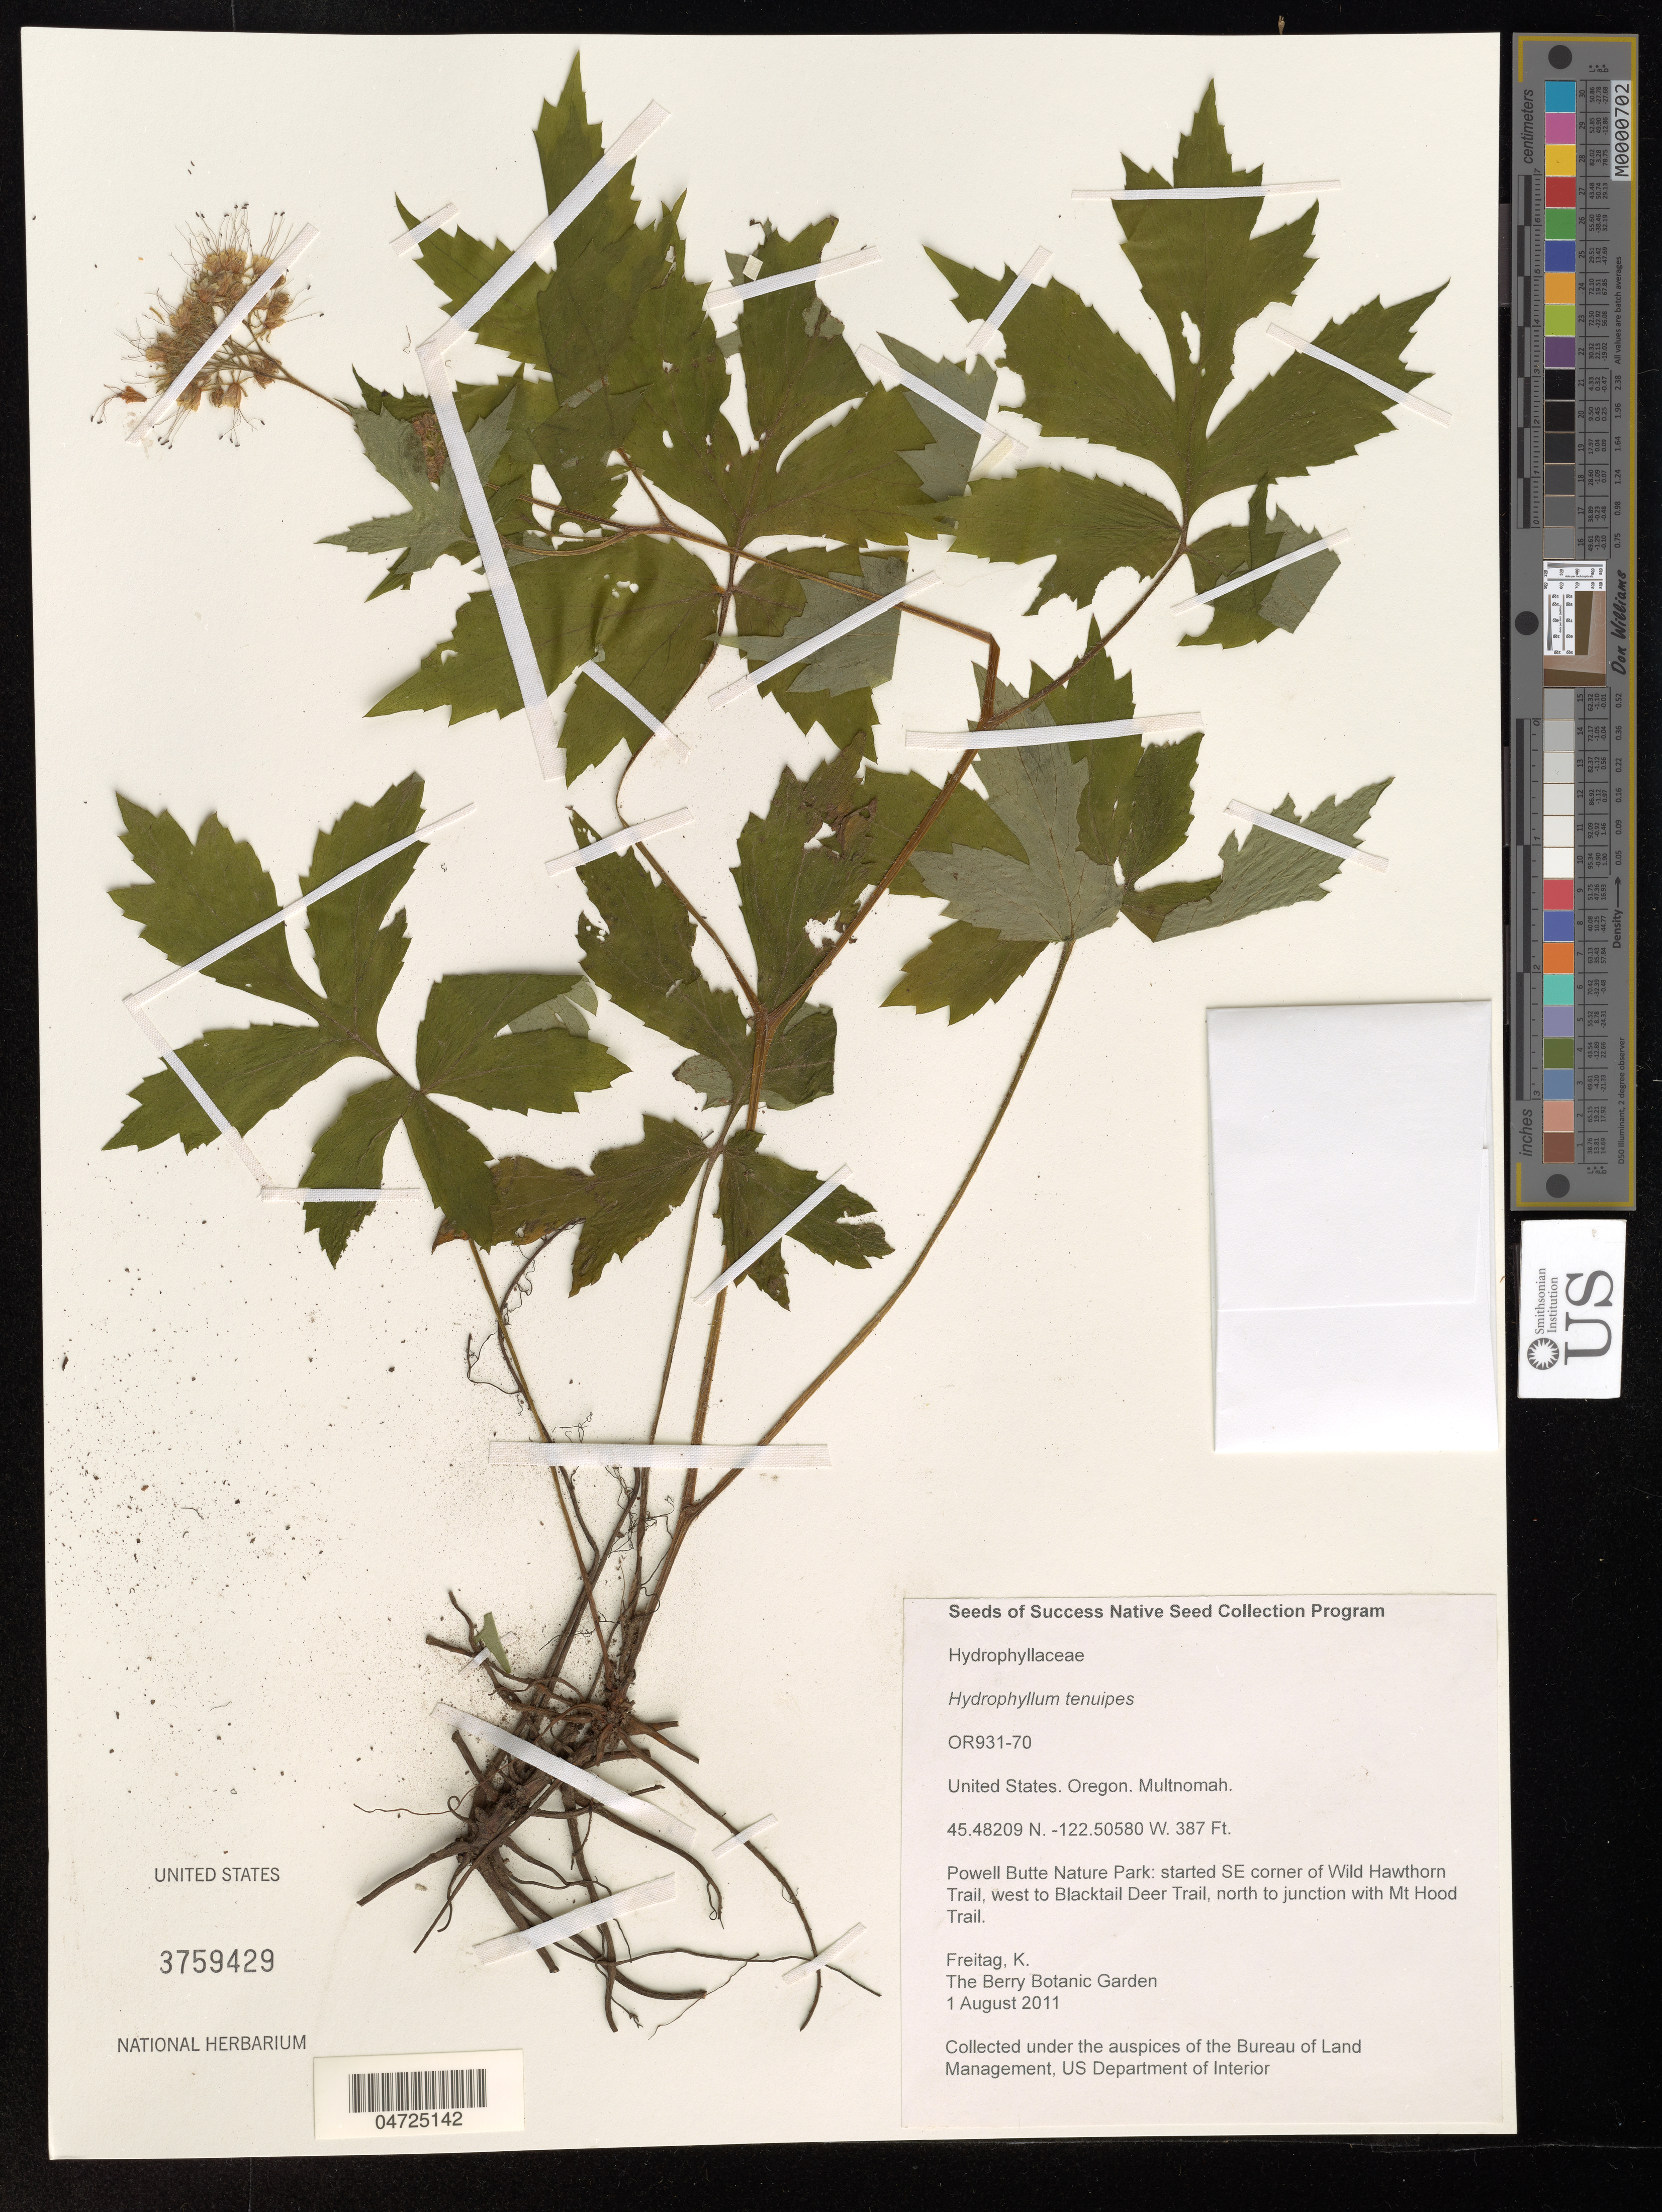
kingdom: Plantae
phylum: Tracheophyta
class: Magnoliopsida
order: Boraginales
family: Hydrophyllaceae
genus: Hydrophyllum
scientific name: Hydrophyllum tenuipes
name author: A. Heller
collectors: K. Freitag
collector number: OR931-70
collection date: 2011-08-01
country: United States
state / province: Oregon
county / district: Multnomah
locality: Multnomah. Powell Butte Nature Park: started SE corner of Wild Hawthorn Trail, west to Blacktail Deer Trail, north to junction with Mt Hood Trail.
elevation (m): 118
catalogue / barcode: US 3759429